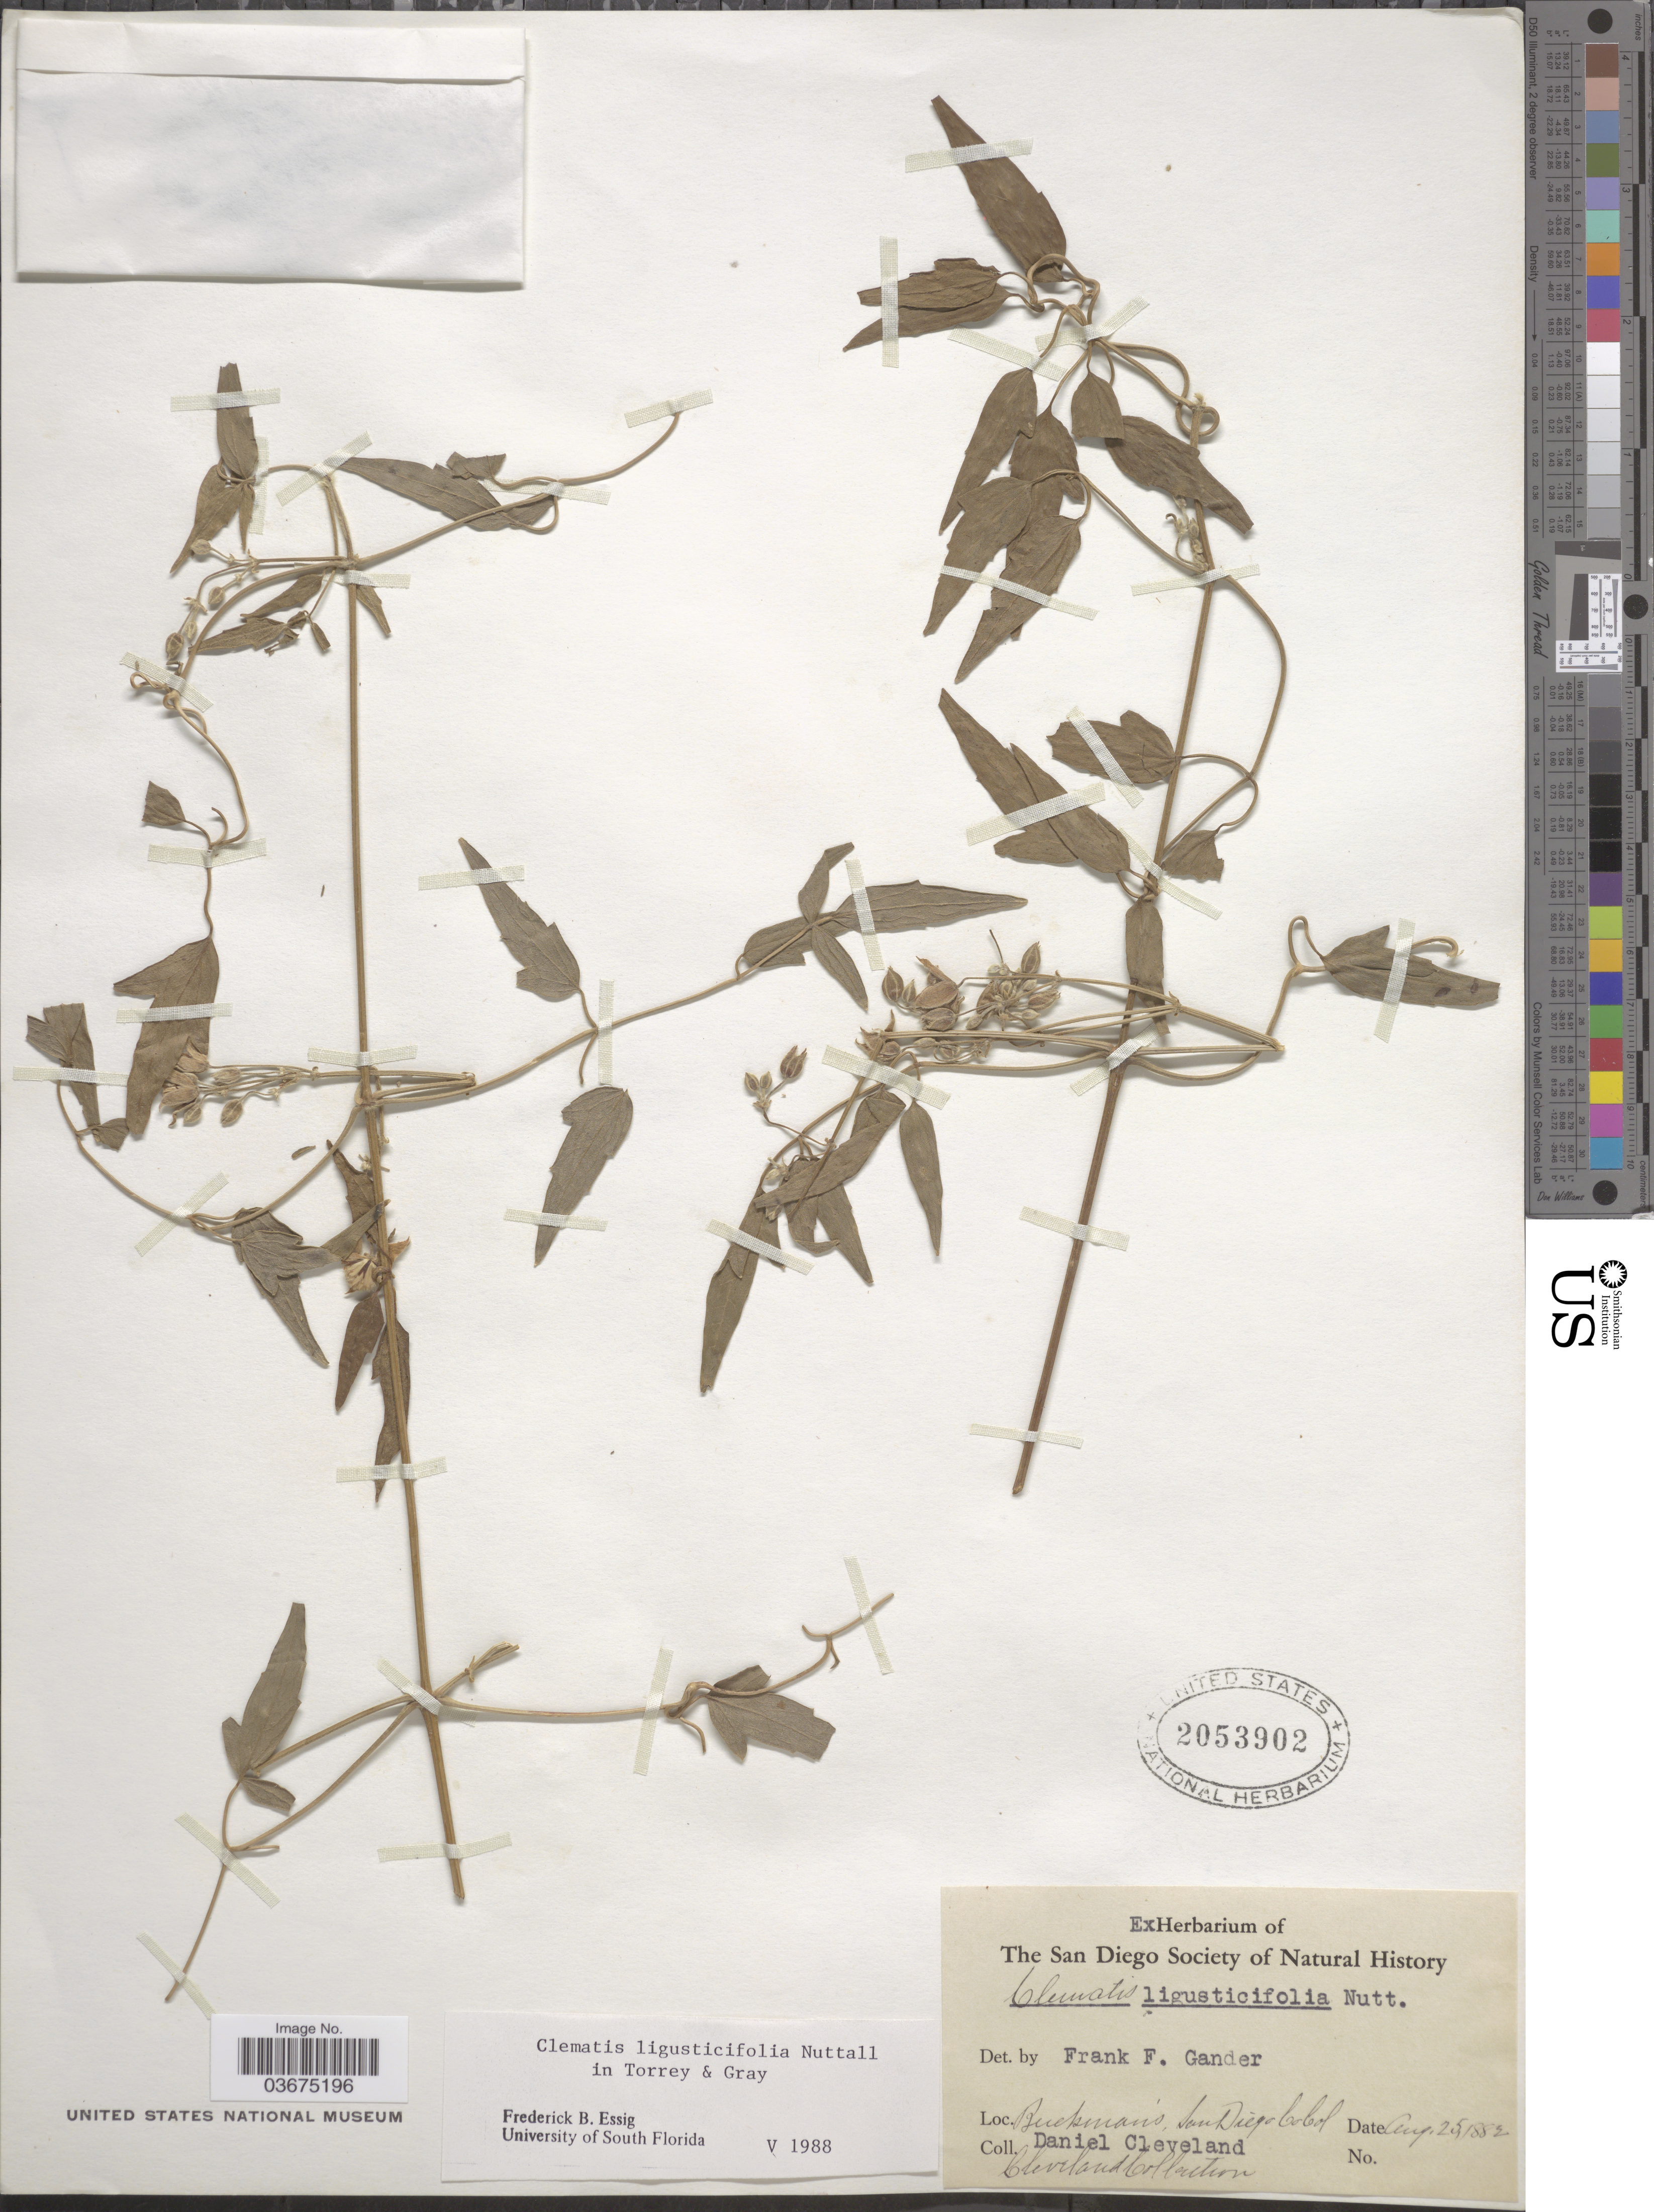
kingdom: Plantae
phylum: Tracheophyta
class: Magnoliopsida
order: Ranunculales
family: Ranunculaceae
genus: Clematis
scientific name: Clematis ligusticifolia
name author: Nutt.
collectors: D. Cleveland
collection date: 1882-08-25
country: United States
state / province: California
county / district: San Diego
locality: Buckman's, San Diego Co.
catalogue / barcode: US 2053902